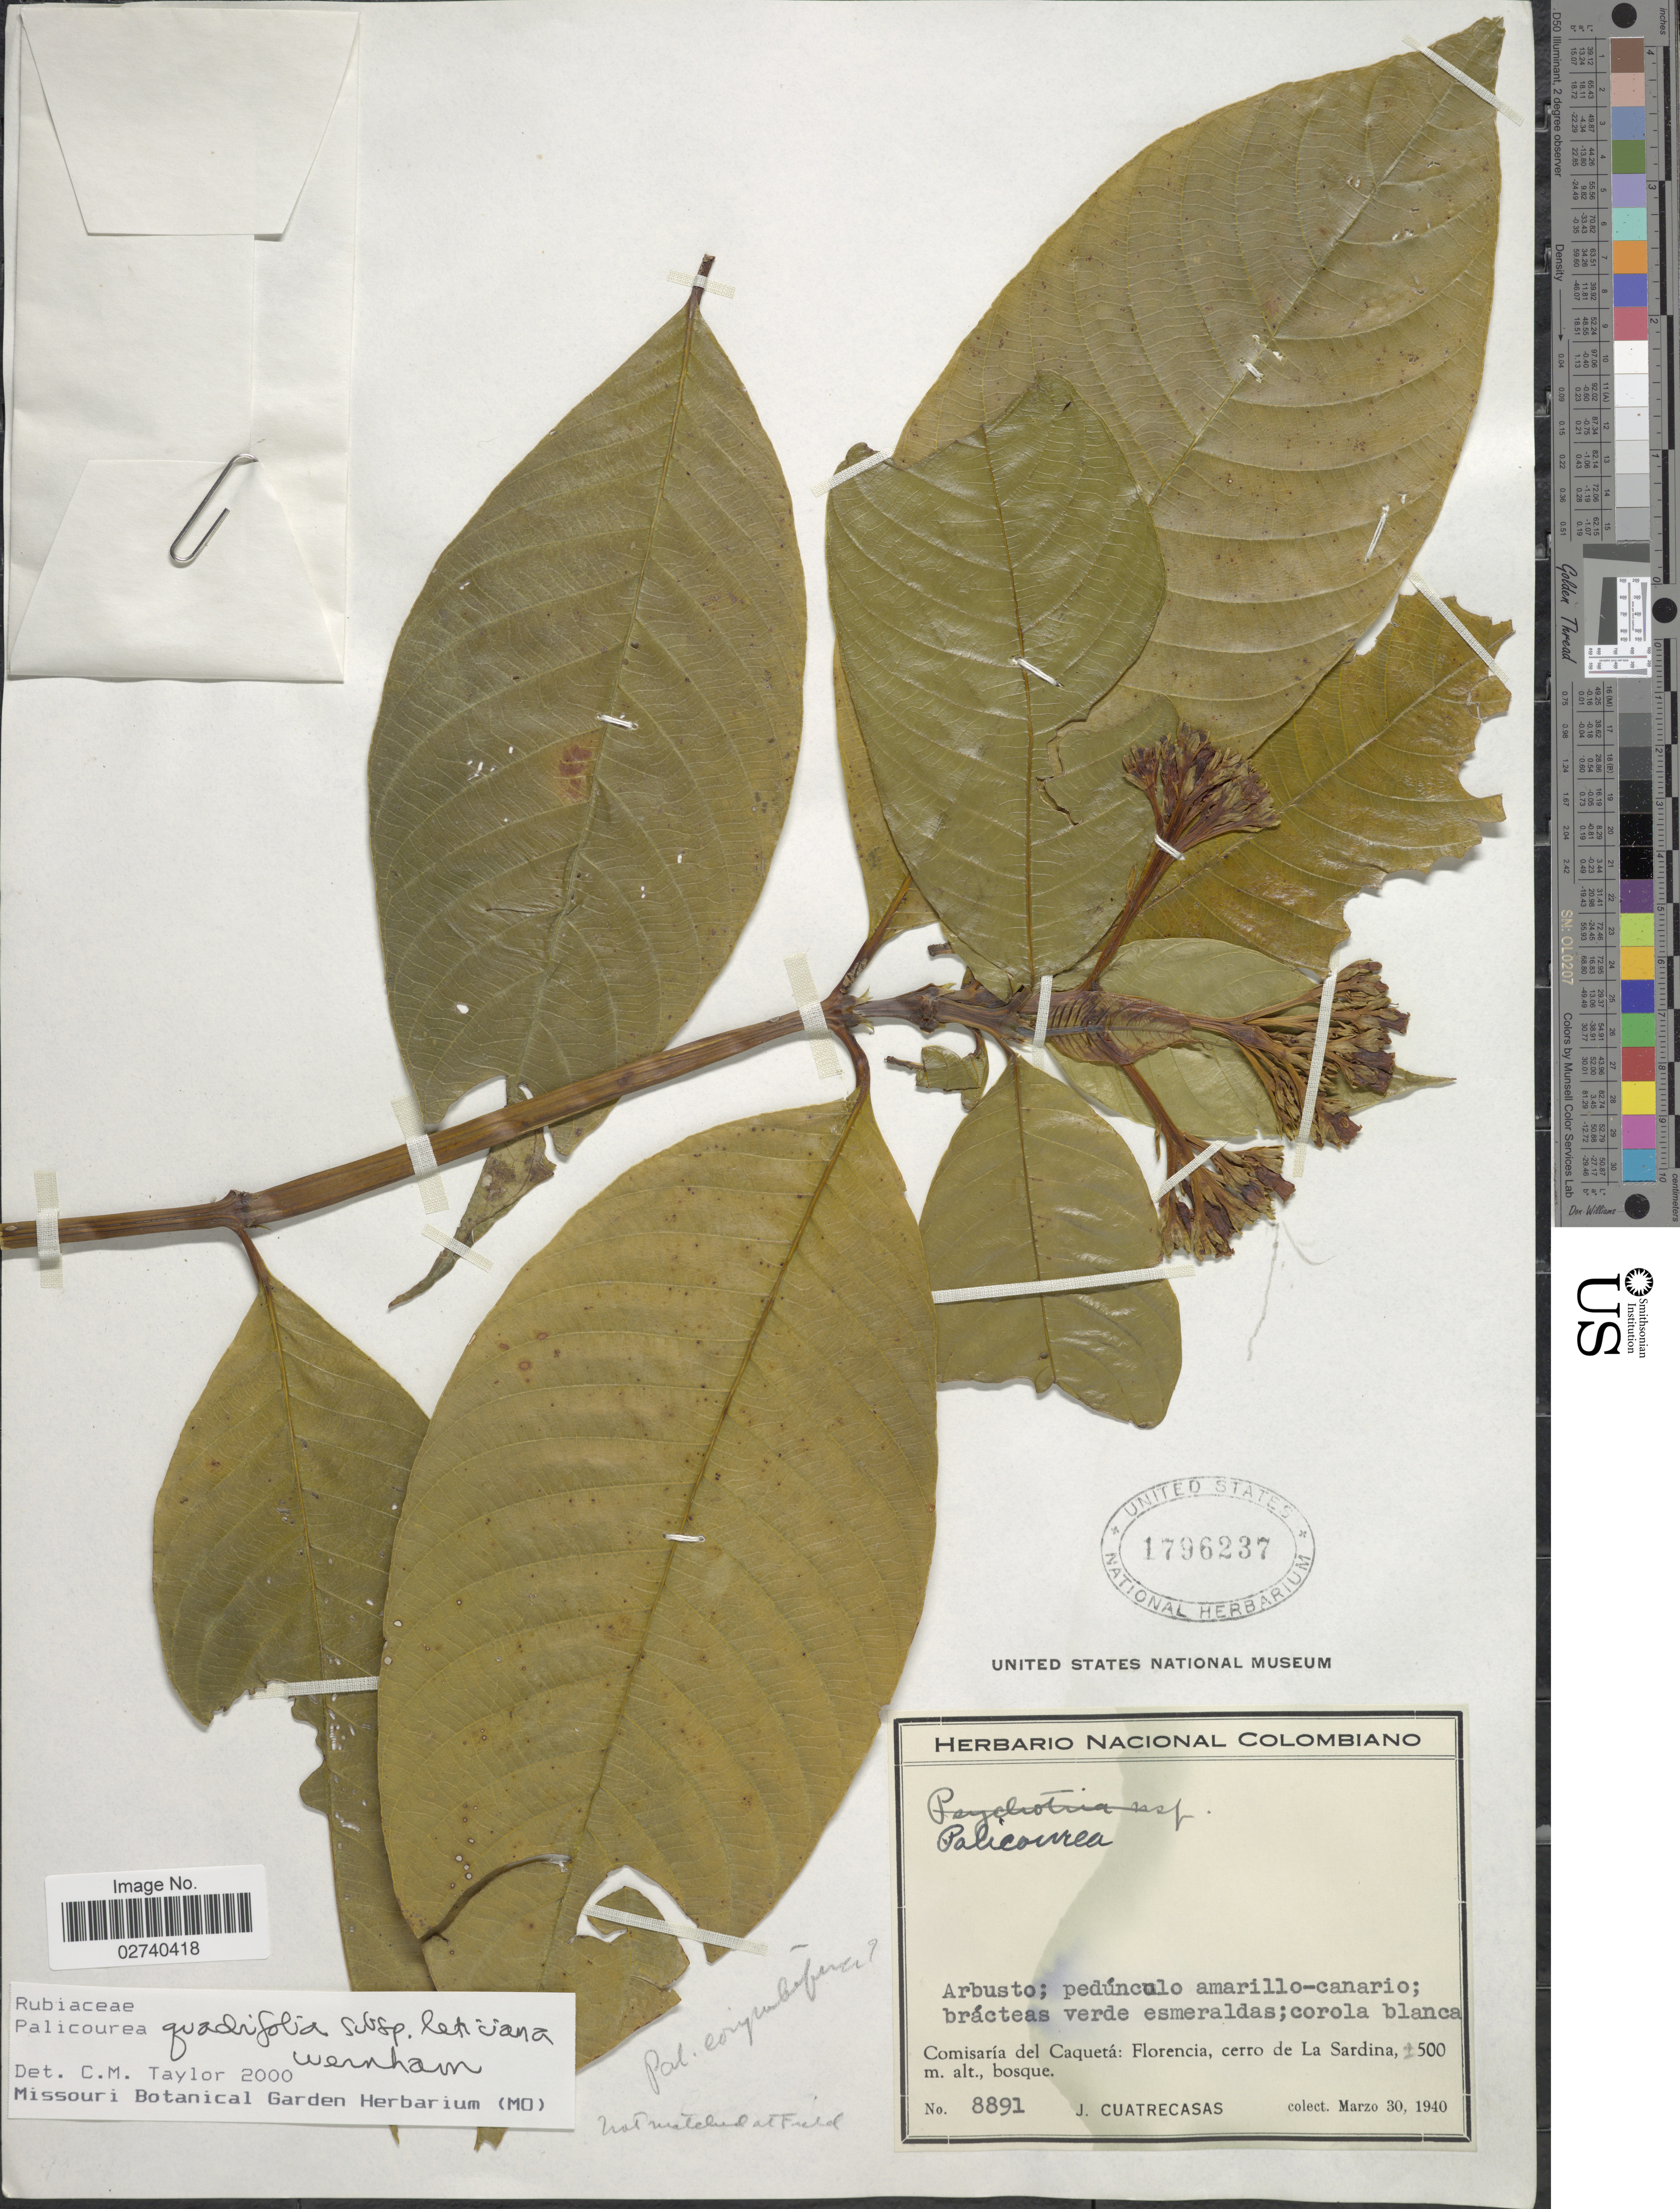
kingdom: Plantae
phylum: Tracheophyta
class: Magnoliopsida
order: Gentianales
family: Rubiaceae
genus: Palicourea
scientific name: Palicourea quadrifolia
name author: (Rudge) DC.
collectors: J. Cuatrecasas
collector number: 8891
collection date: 1940-03-30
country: Colombia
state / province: Caquetá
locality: Comisaria del Caquetá: Florencia, cerro de La Sardina.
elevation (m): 500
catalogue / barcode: US 1796237